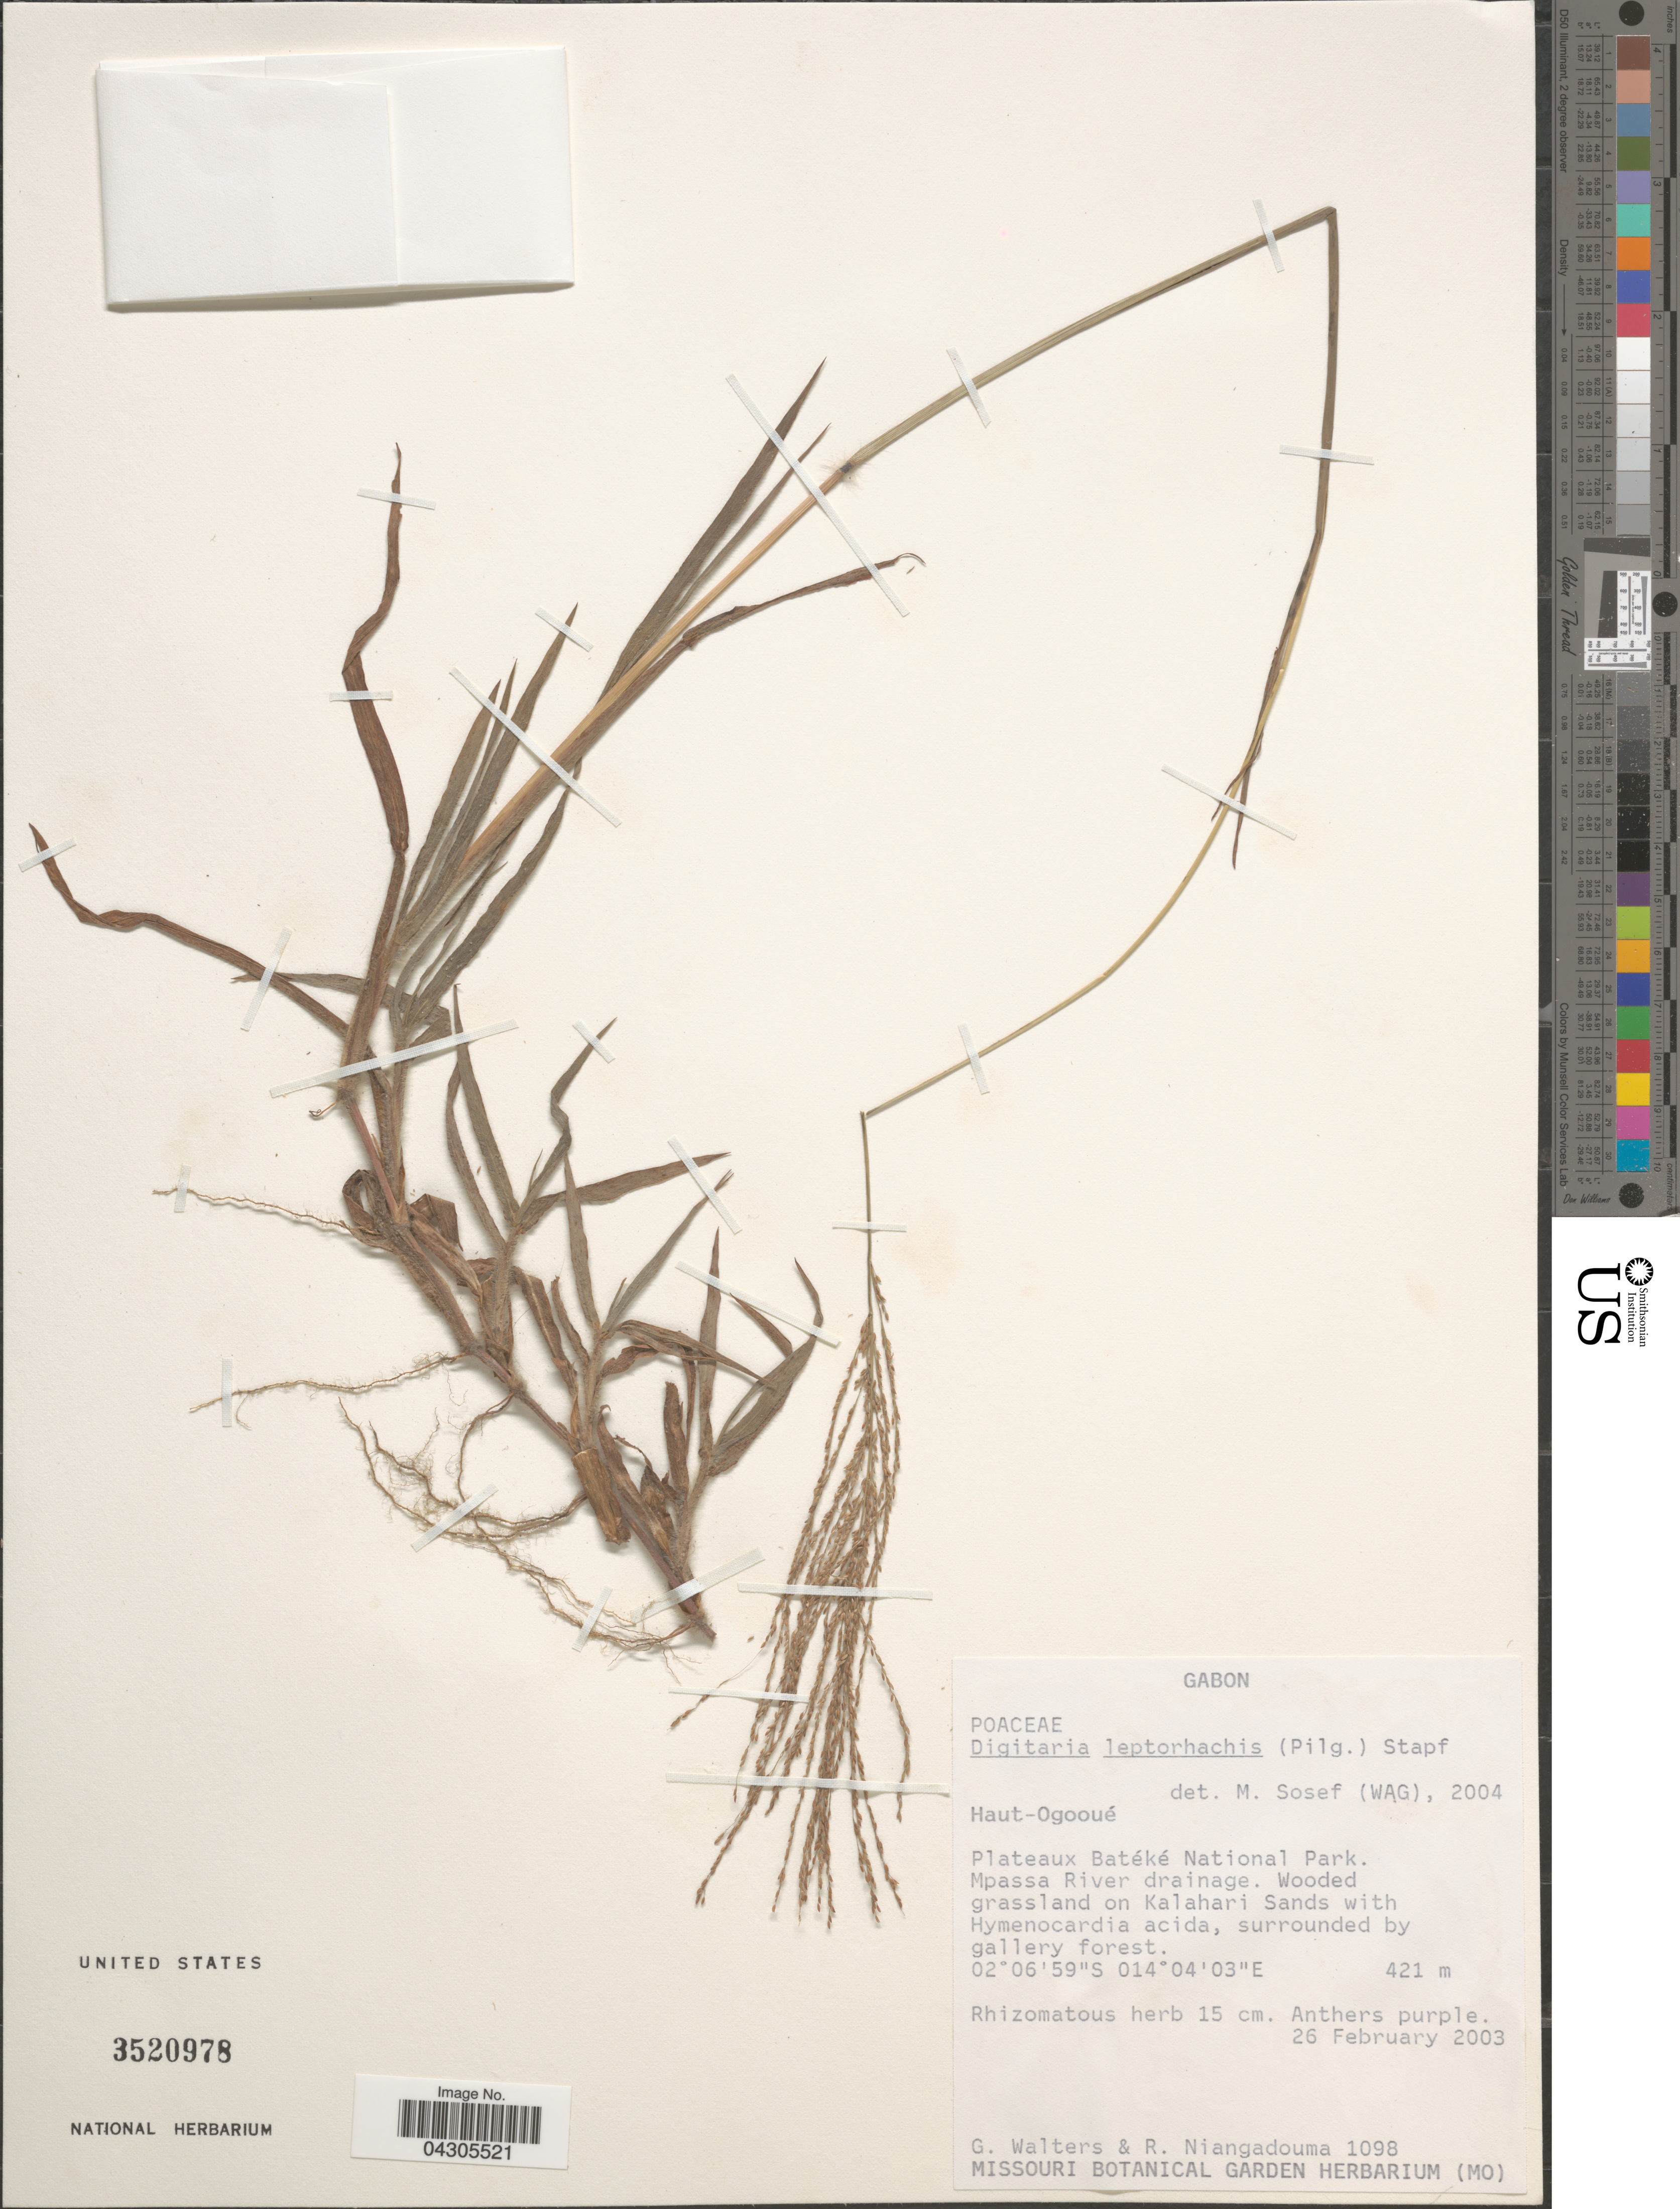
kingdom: Plantae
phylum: Tracheophyta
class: Liliopsida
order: Poales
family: Poaceae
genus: Digitaria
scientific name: Digitaria leptorhachis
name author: (Pilg.) Stapf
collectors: G. Walters & R. Niangadouma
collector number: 1098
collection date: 2003-02-26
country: Gabon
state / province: Haut-Ogooue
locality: Plateaux Batéké National Park. Mpassa River drainage.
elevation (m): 421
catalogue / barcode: US 3520978